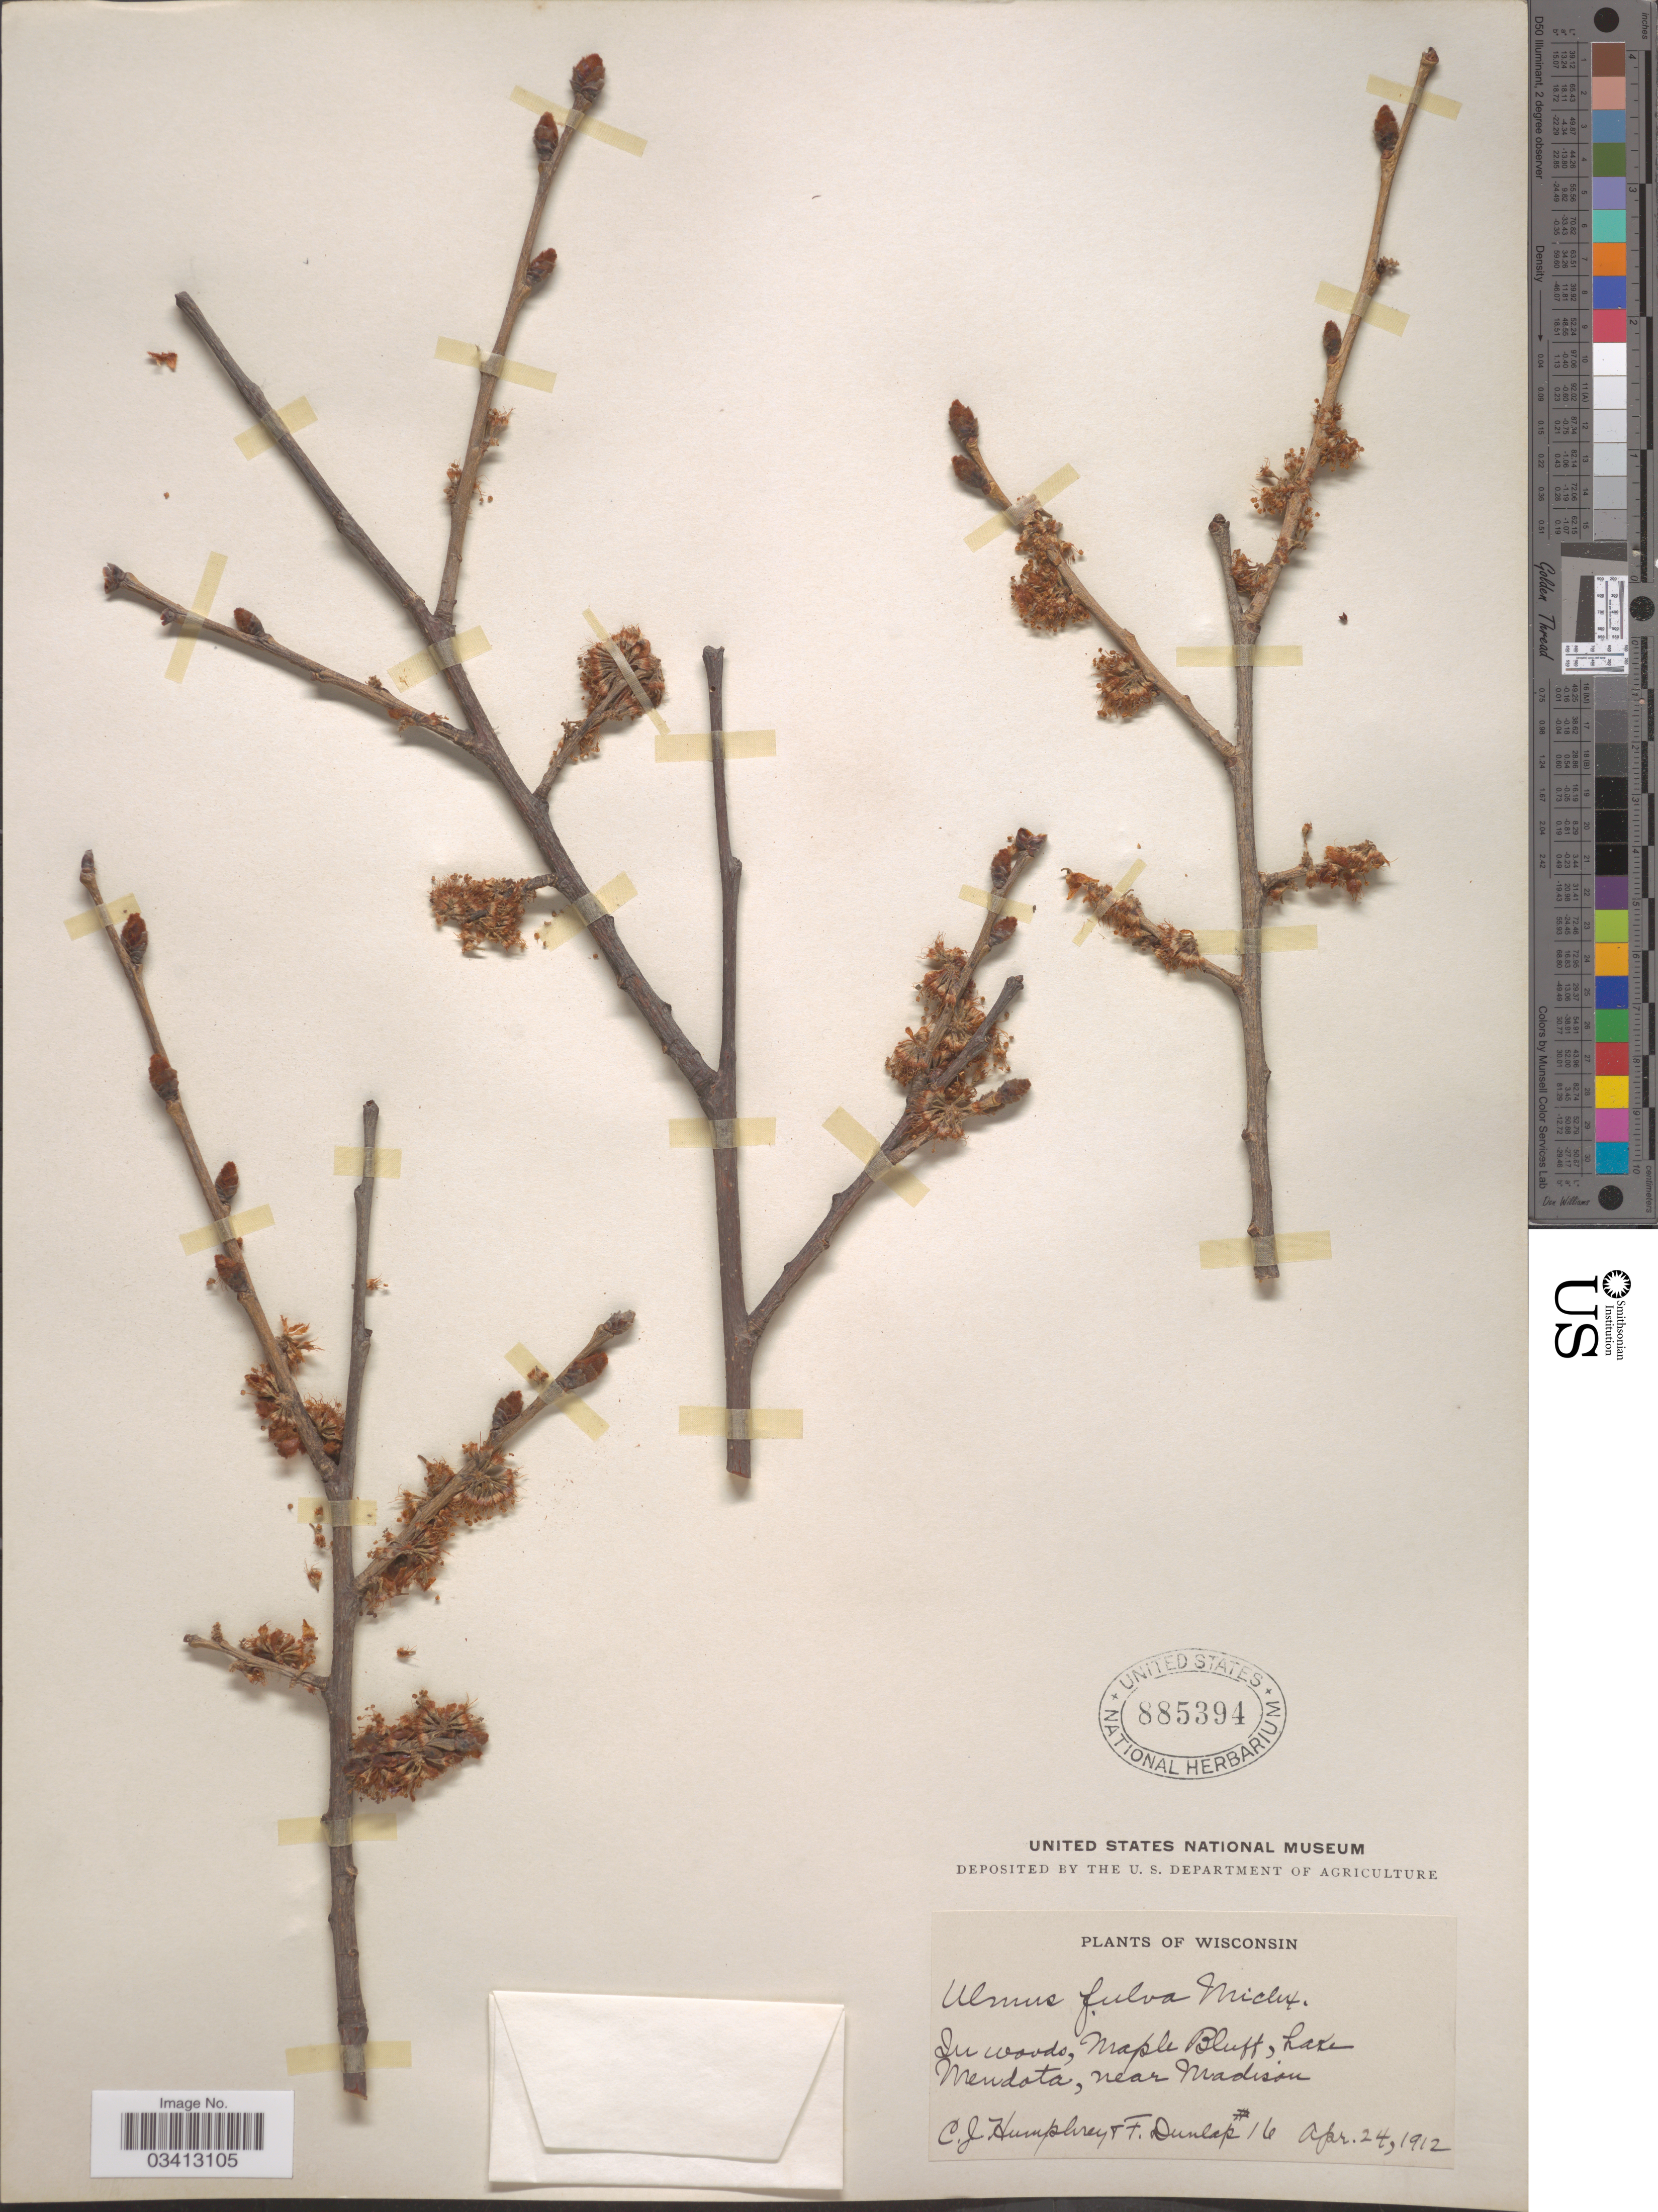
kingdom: Plantae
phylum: Tracheophyta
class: Magnoliopsida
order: Rosales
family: Ulmaceae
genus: Ulmus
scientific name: Ulmus rubra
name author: Muhl.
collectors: C. Humphrey & F. Dunlap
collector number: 16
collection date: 1912-04-24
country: United States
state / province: Wisconsin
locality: Maple Bluff, Lake Mendota, near Madison.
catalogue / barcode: US 885394